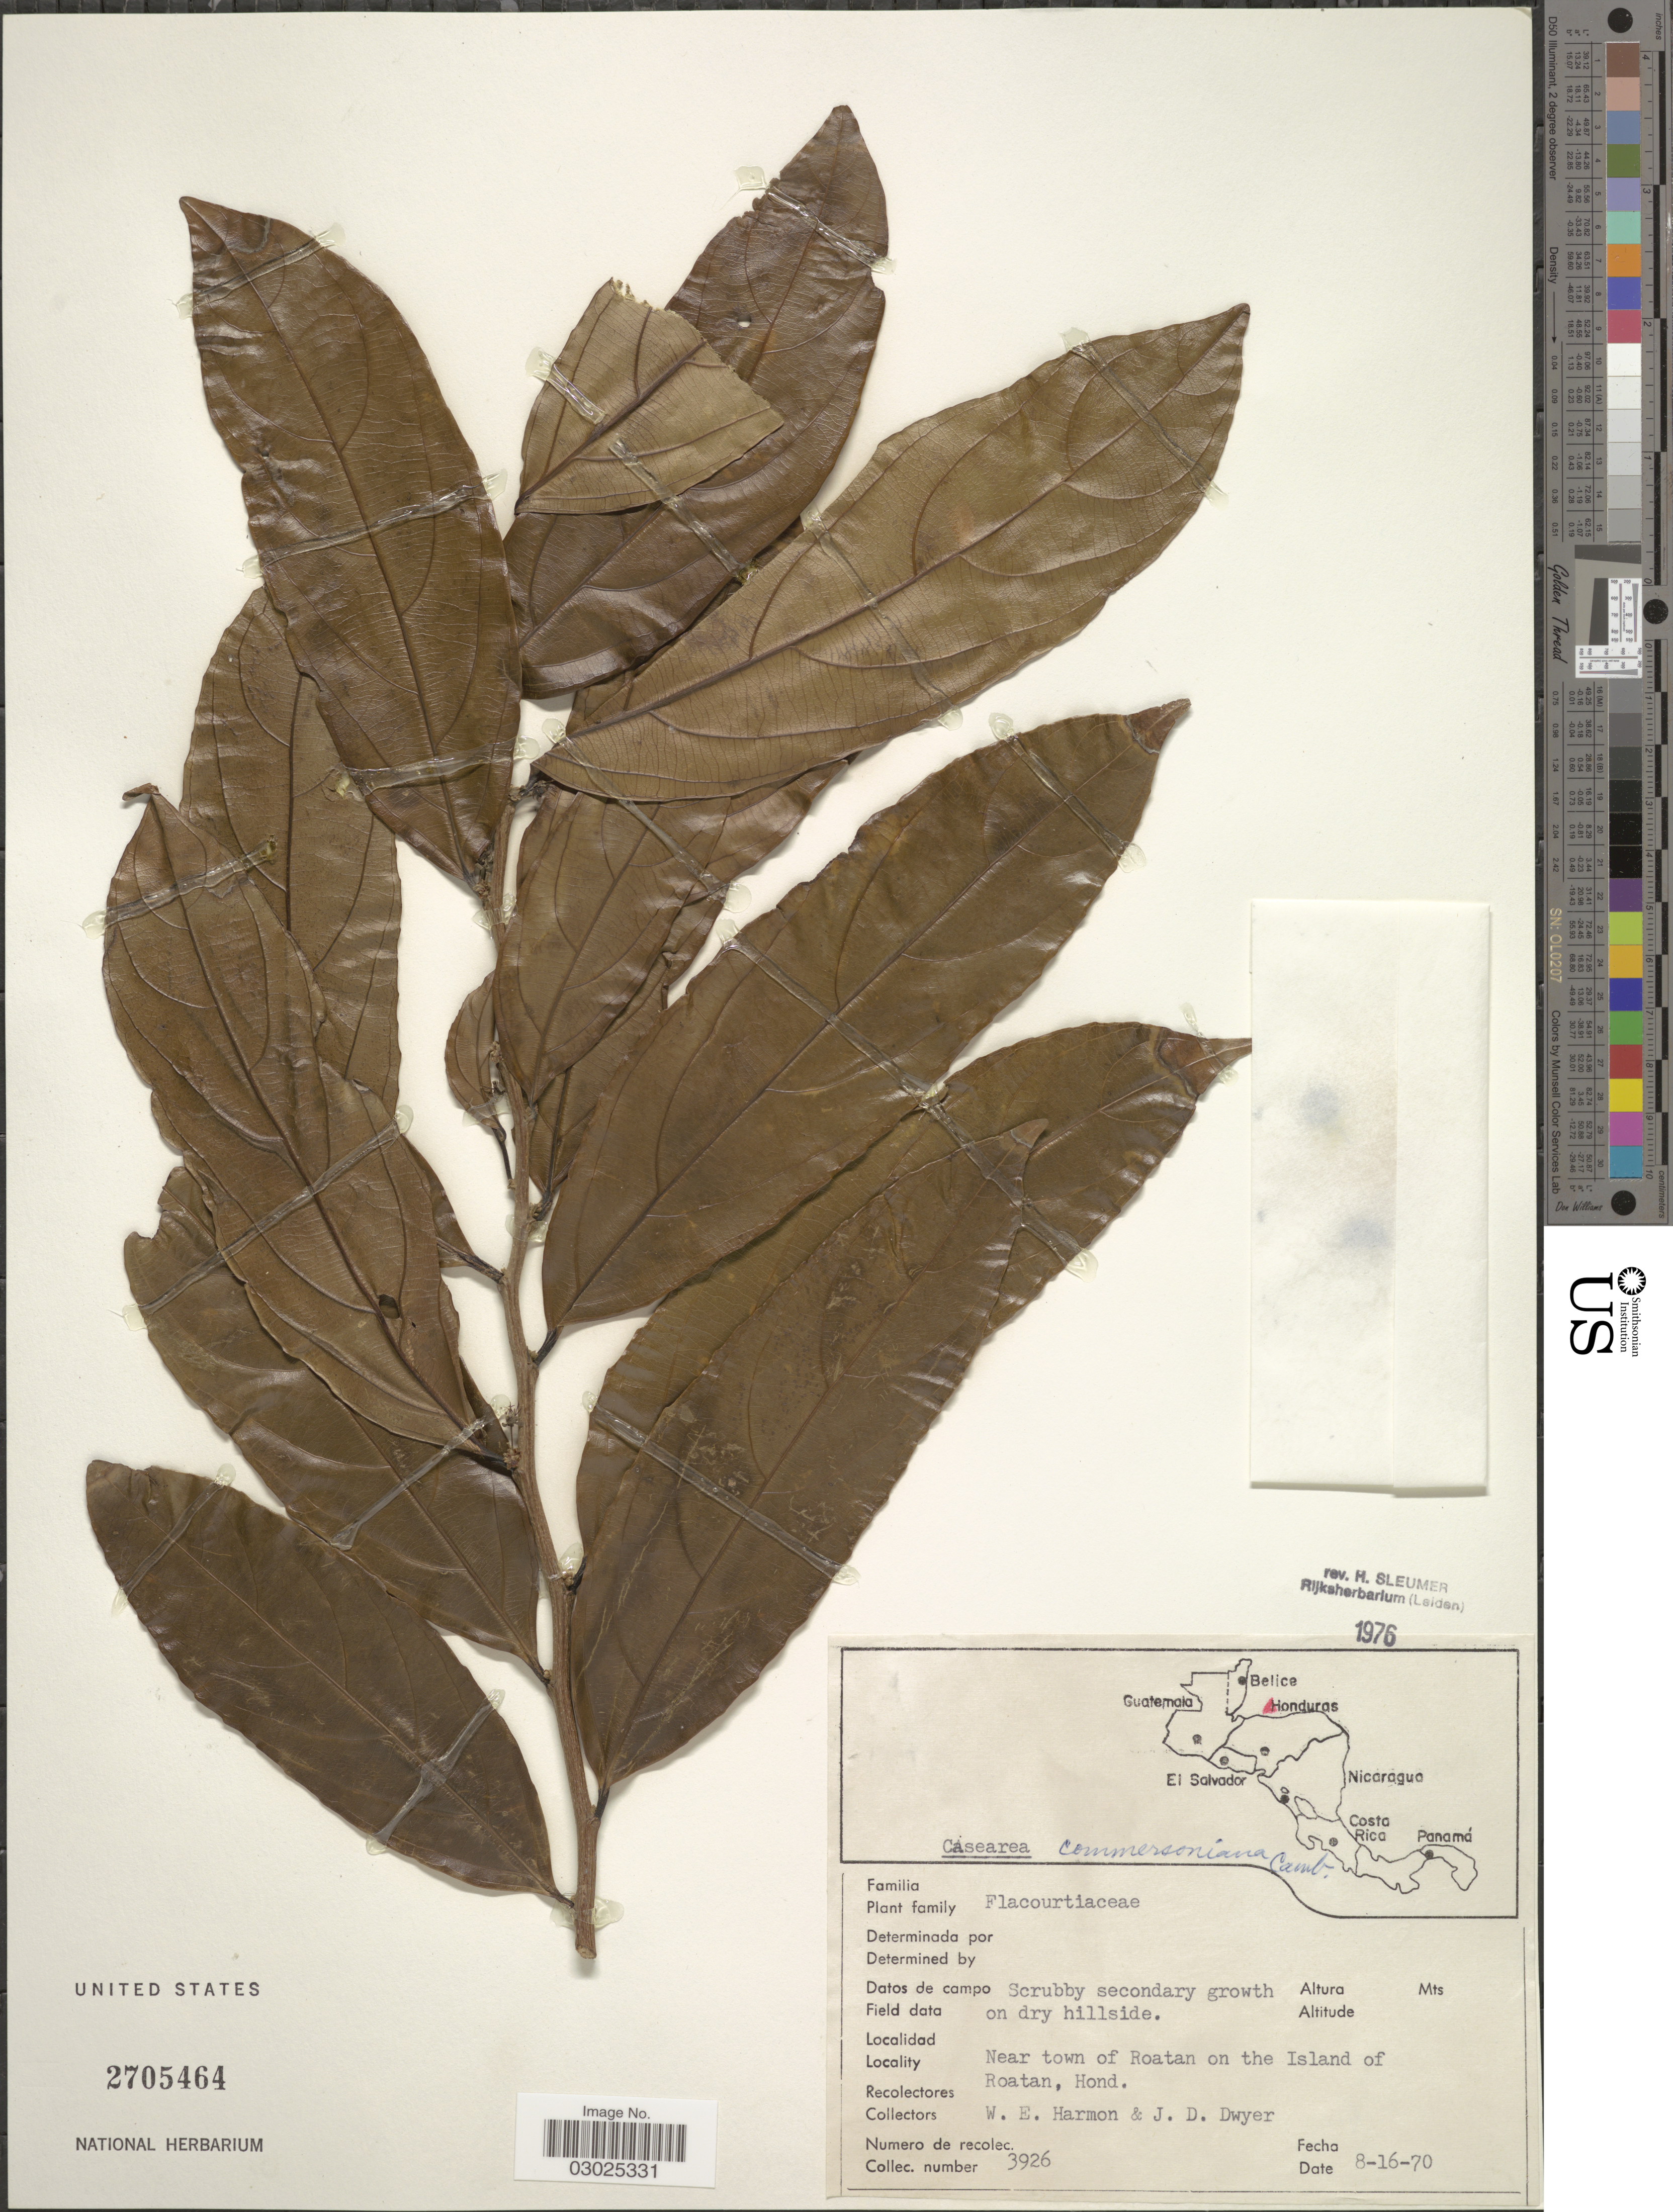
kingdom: Plantae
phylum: Tracheophyta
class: Magnoliopsida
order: Malpighiales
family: Salicaceae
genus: Piparea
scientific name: Piparea dentata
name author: Aubl.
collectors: W. E. Harmon & J. D. Dwyer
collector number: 3926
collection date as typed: Transcribed d/m/y: 16/8/70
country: Honduras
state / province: Islas de la Bahía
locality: Near town of Roatan on the Island of Roatan.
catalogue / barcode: US 2705464